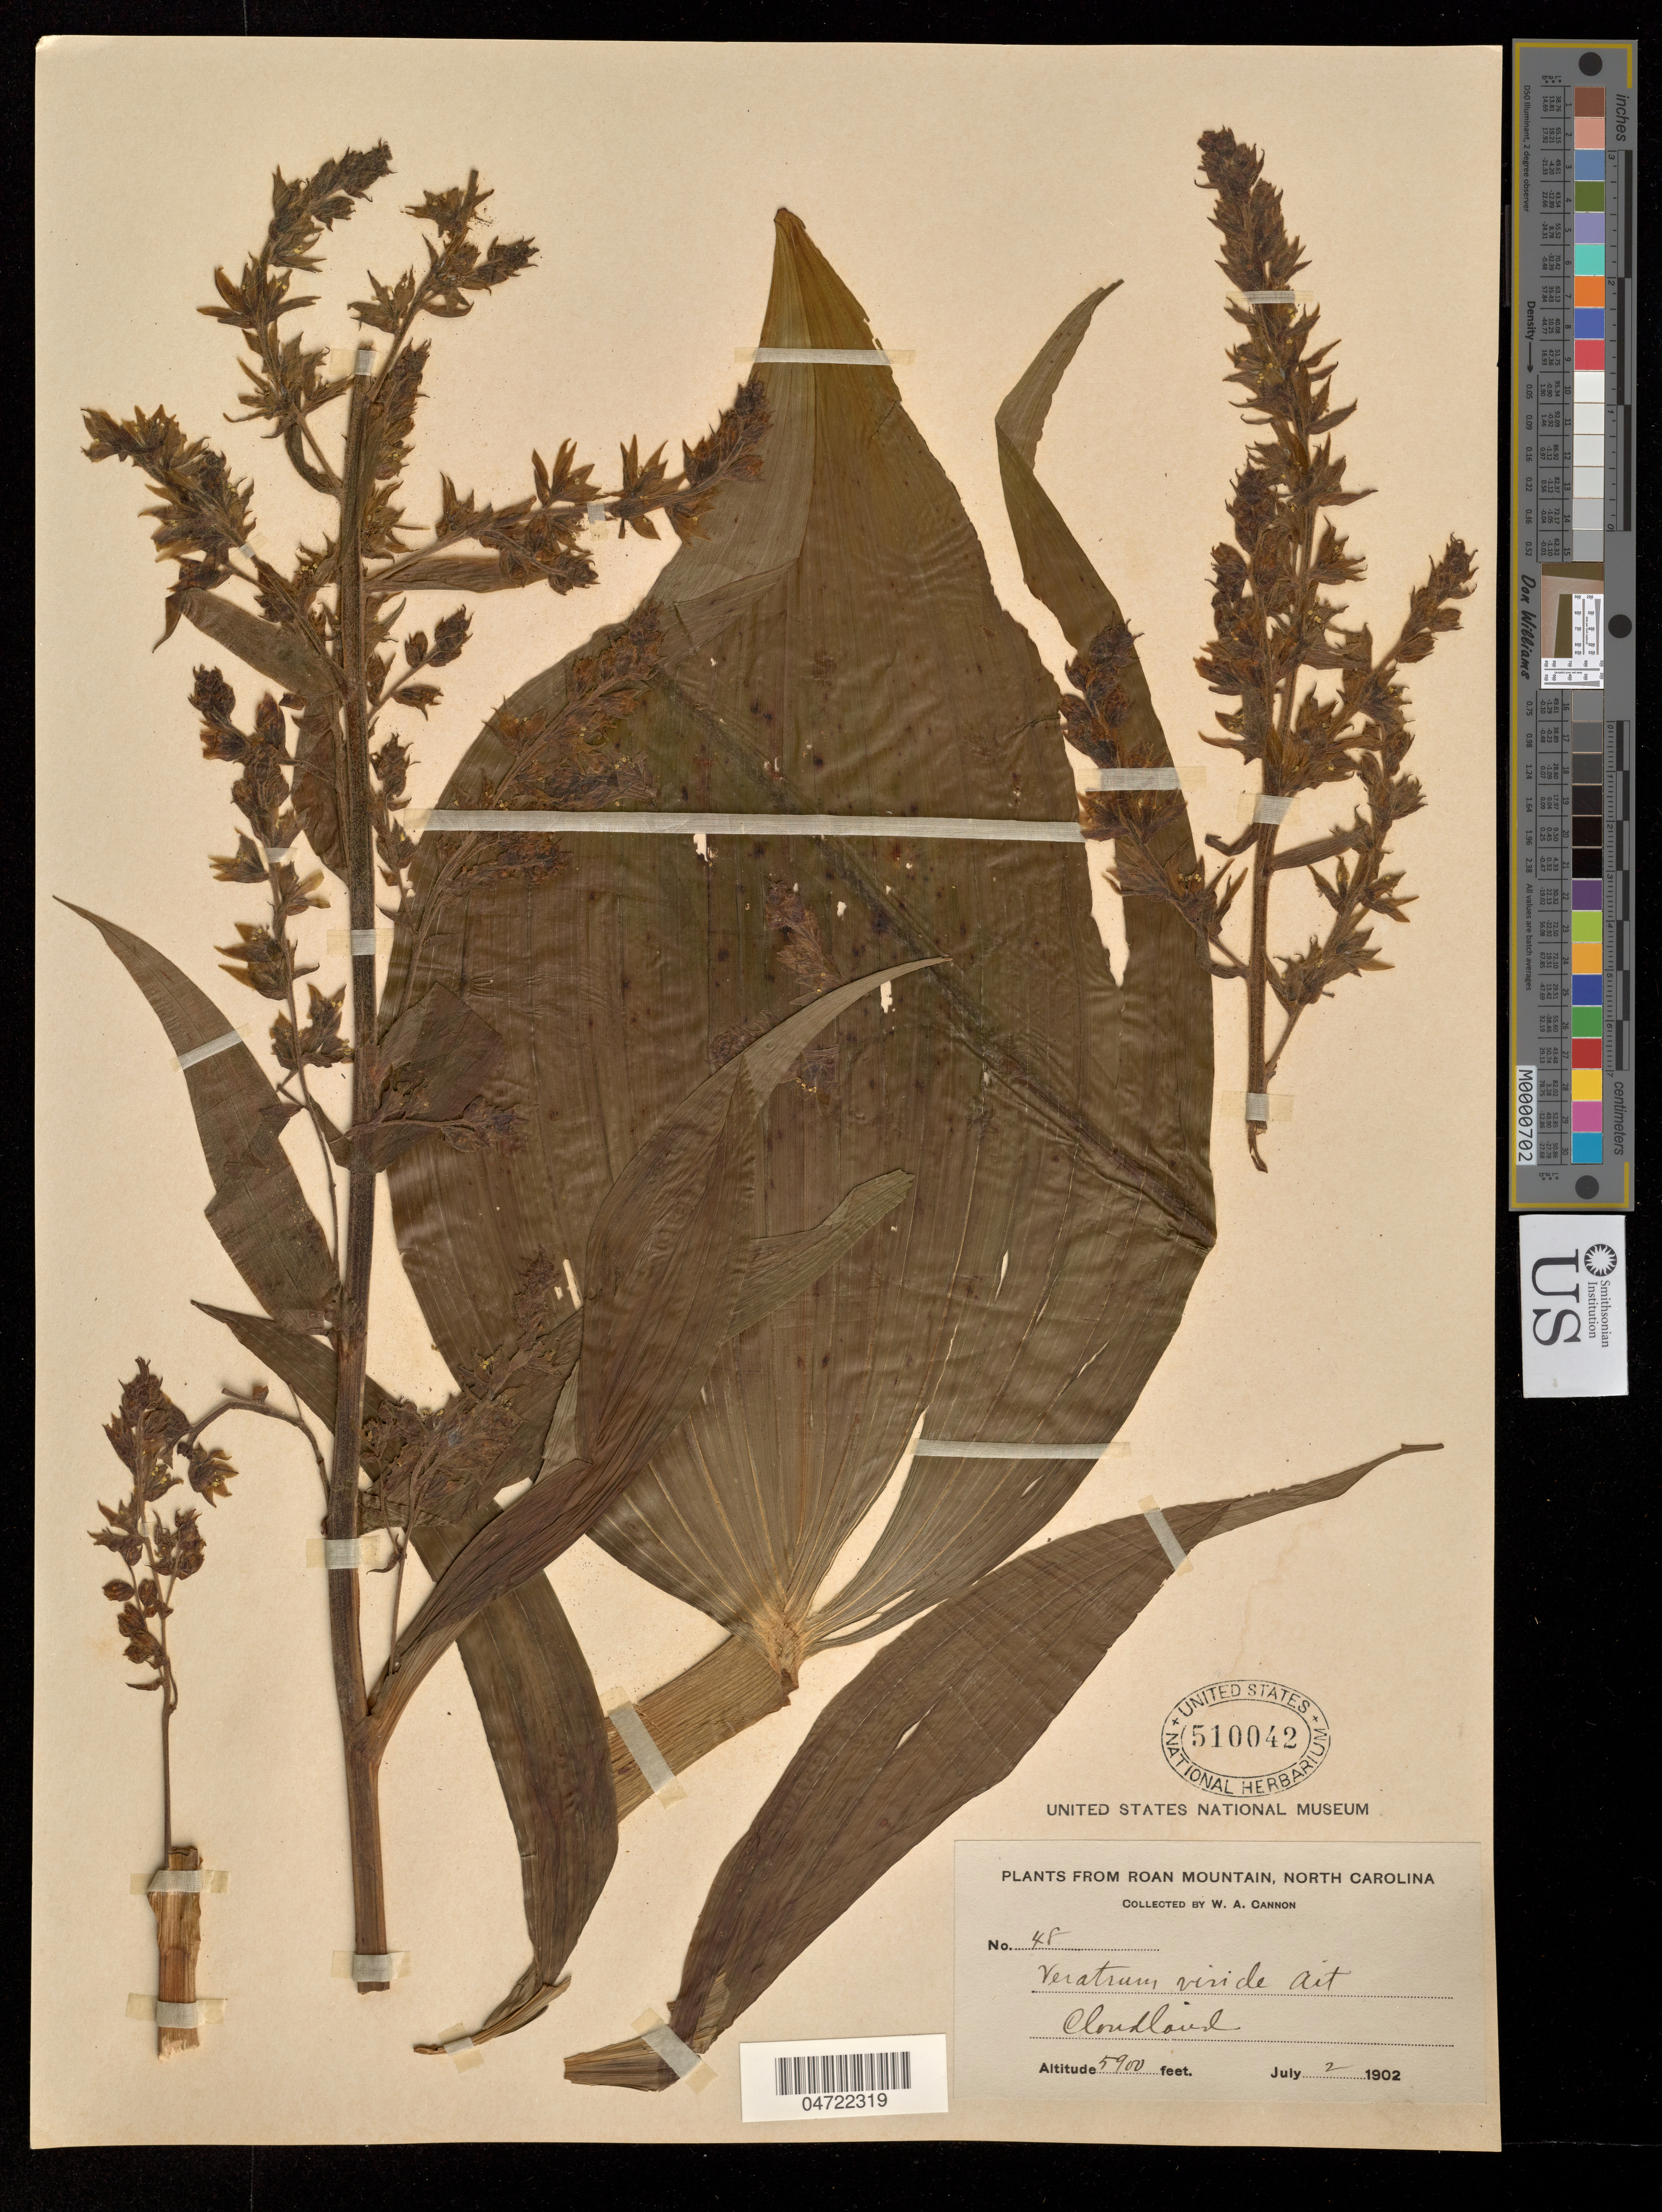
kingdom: Plantae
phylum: Tracheophyta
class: Liliopsida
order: Liliales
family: Melanthiaceae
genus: Veratrum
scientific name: Veratrum viride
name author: Aiton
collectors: W. Cannon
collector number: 48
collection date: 1902-07-02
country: United States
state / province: North Carolina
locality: Roan Mountain, Cloudland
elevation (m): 1798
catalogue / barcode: US 510042